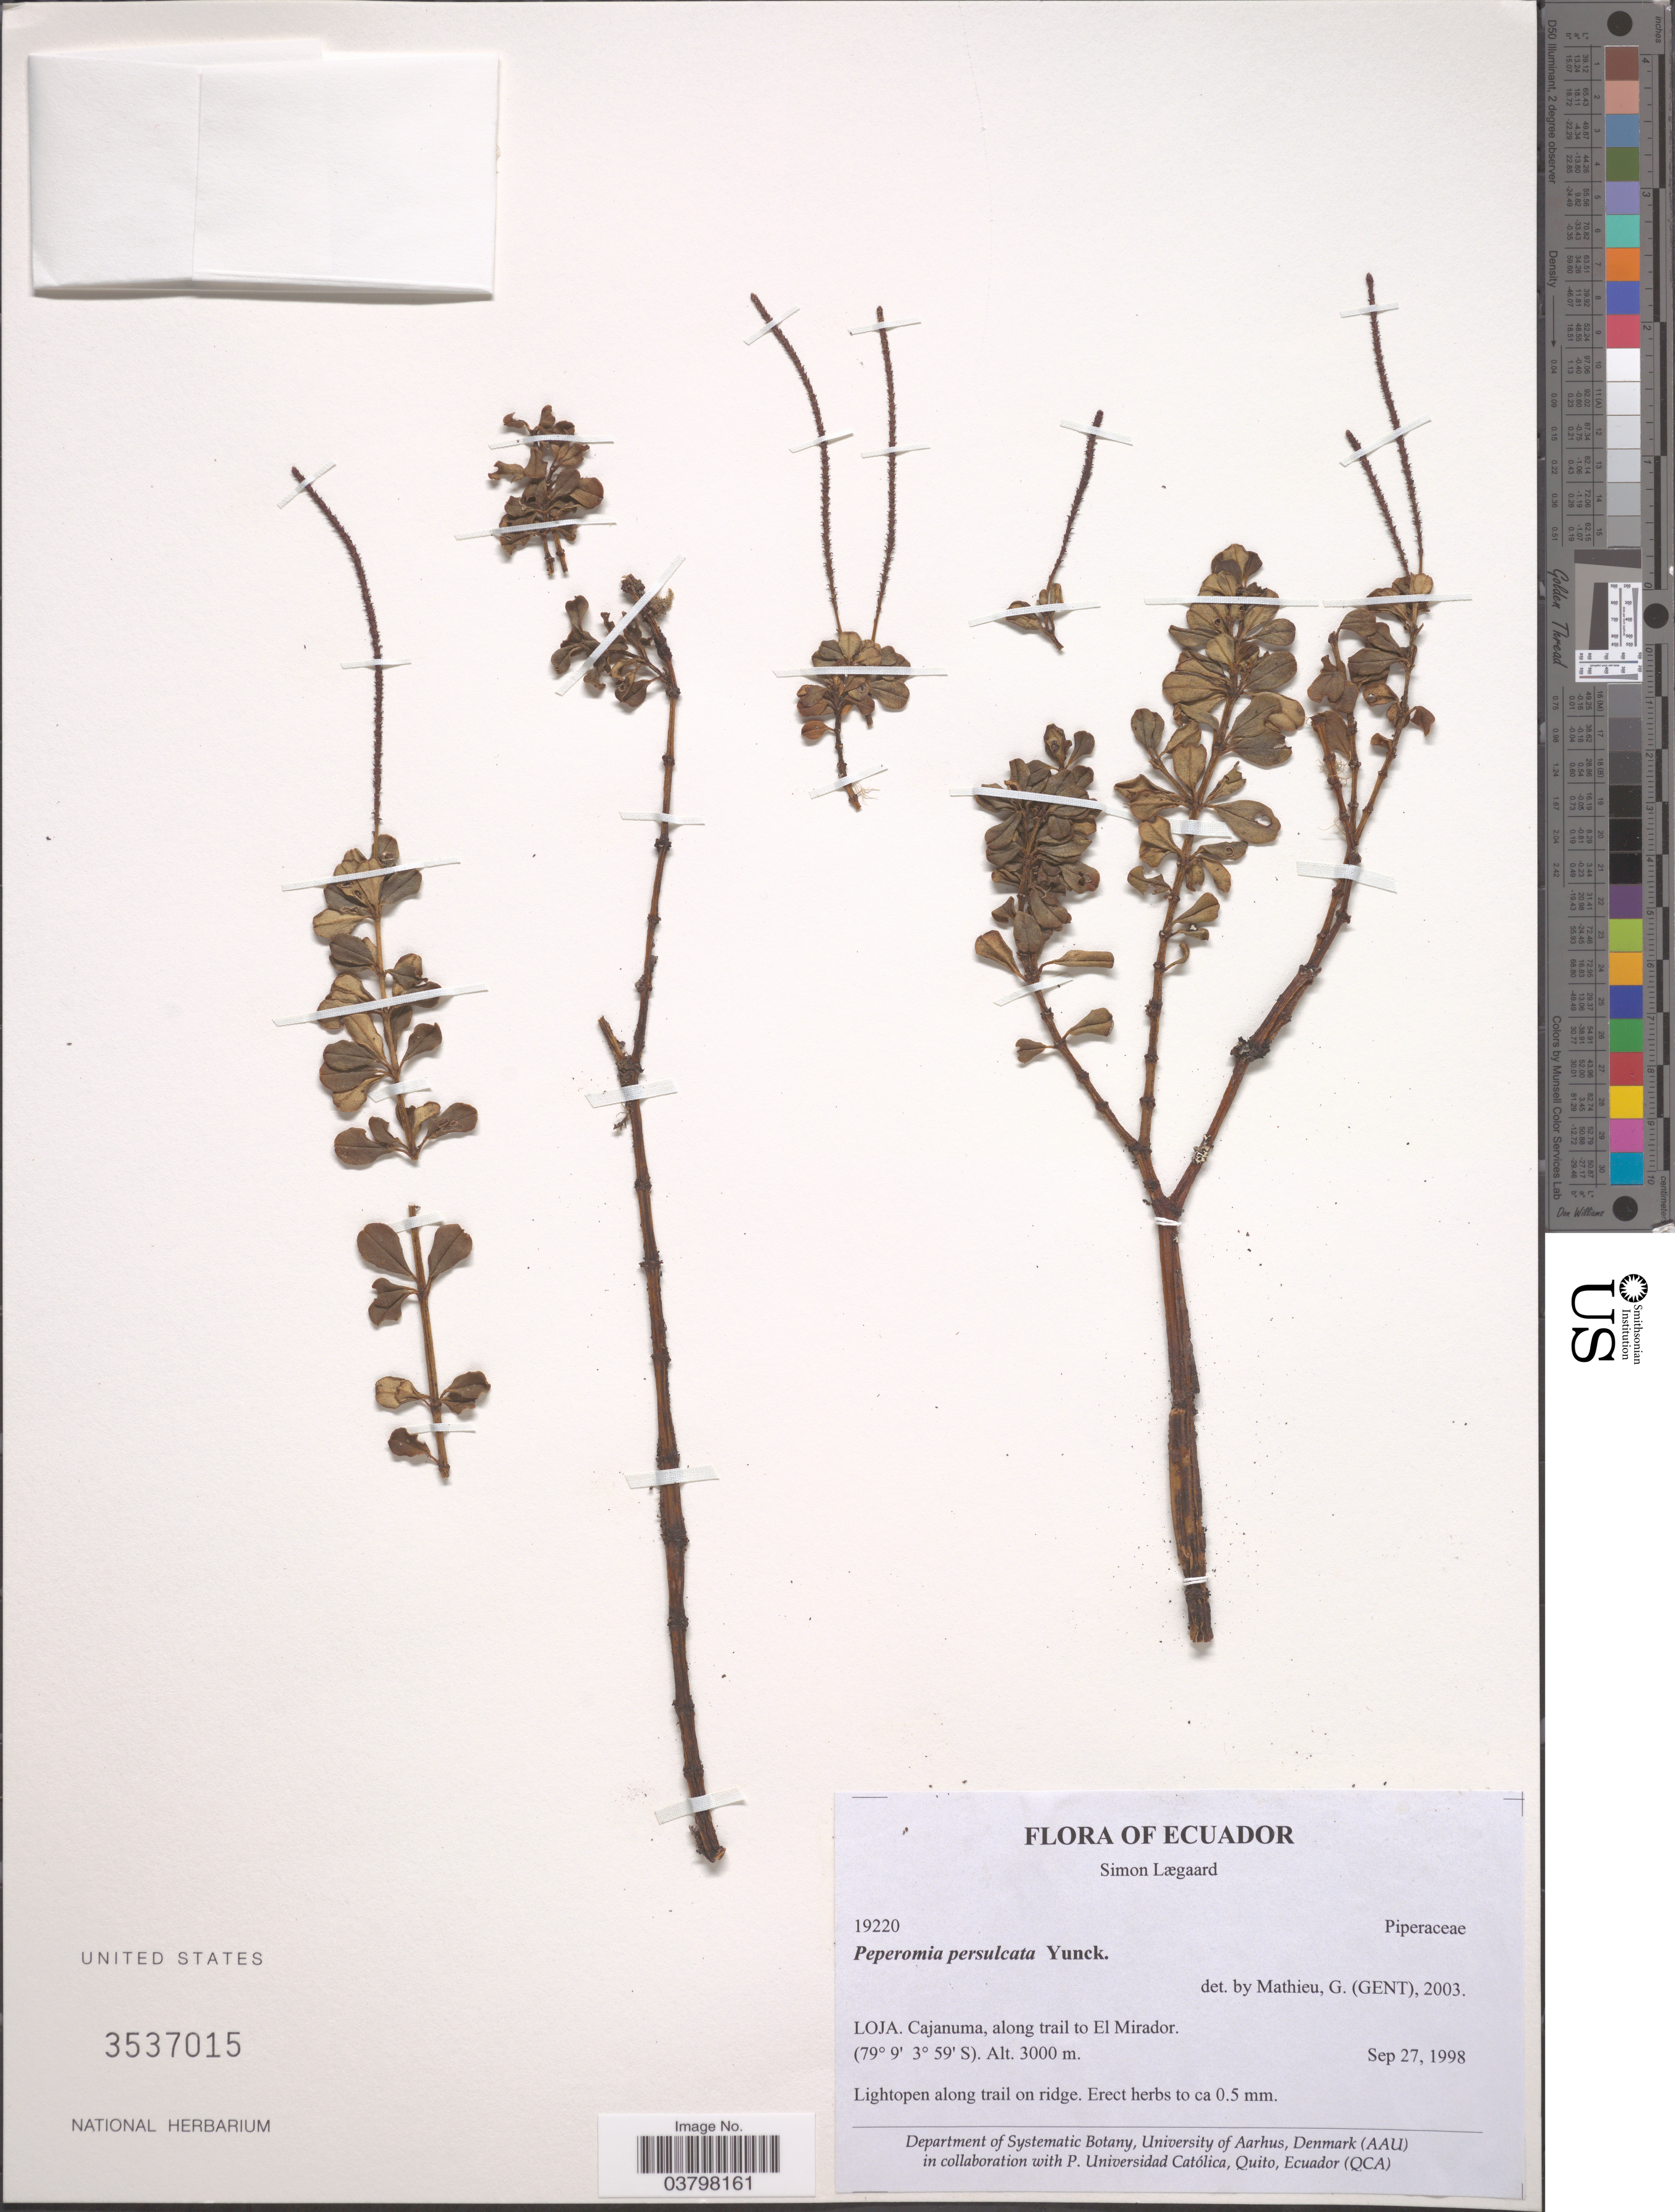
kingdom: Plantae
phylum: Tracheophyta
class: Magnoliopsida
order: Piperales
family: Piperaceae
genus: Peperomia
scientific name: Peperomia persulcata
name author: Yunck.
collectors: S. Lægaard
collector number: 19220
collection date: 1998-09-27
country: Ecuador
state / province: Loja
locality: Cajanuma, along trail to El Mirador.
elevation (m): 3000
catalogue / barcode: US 3537015